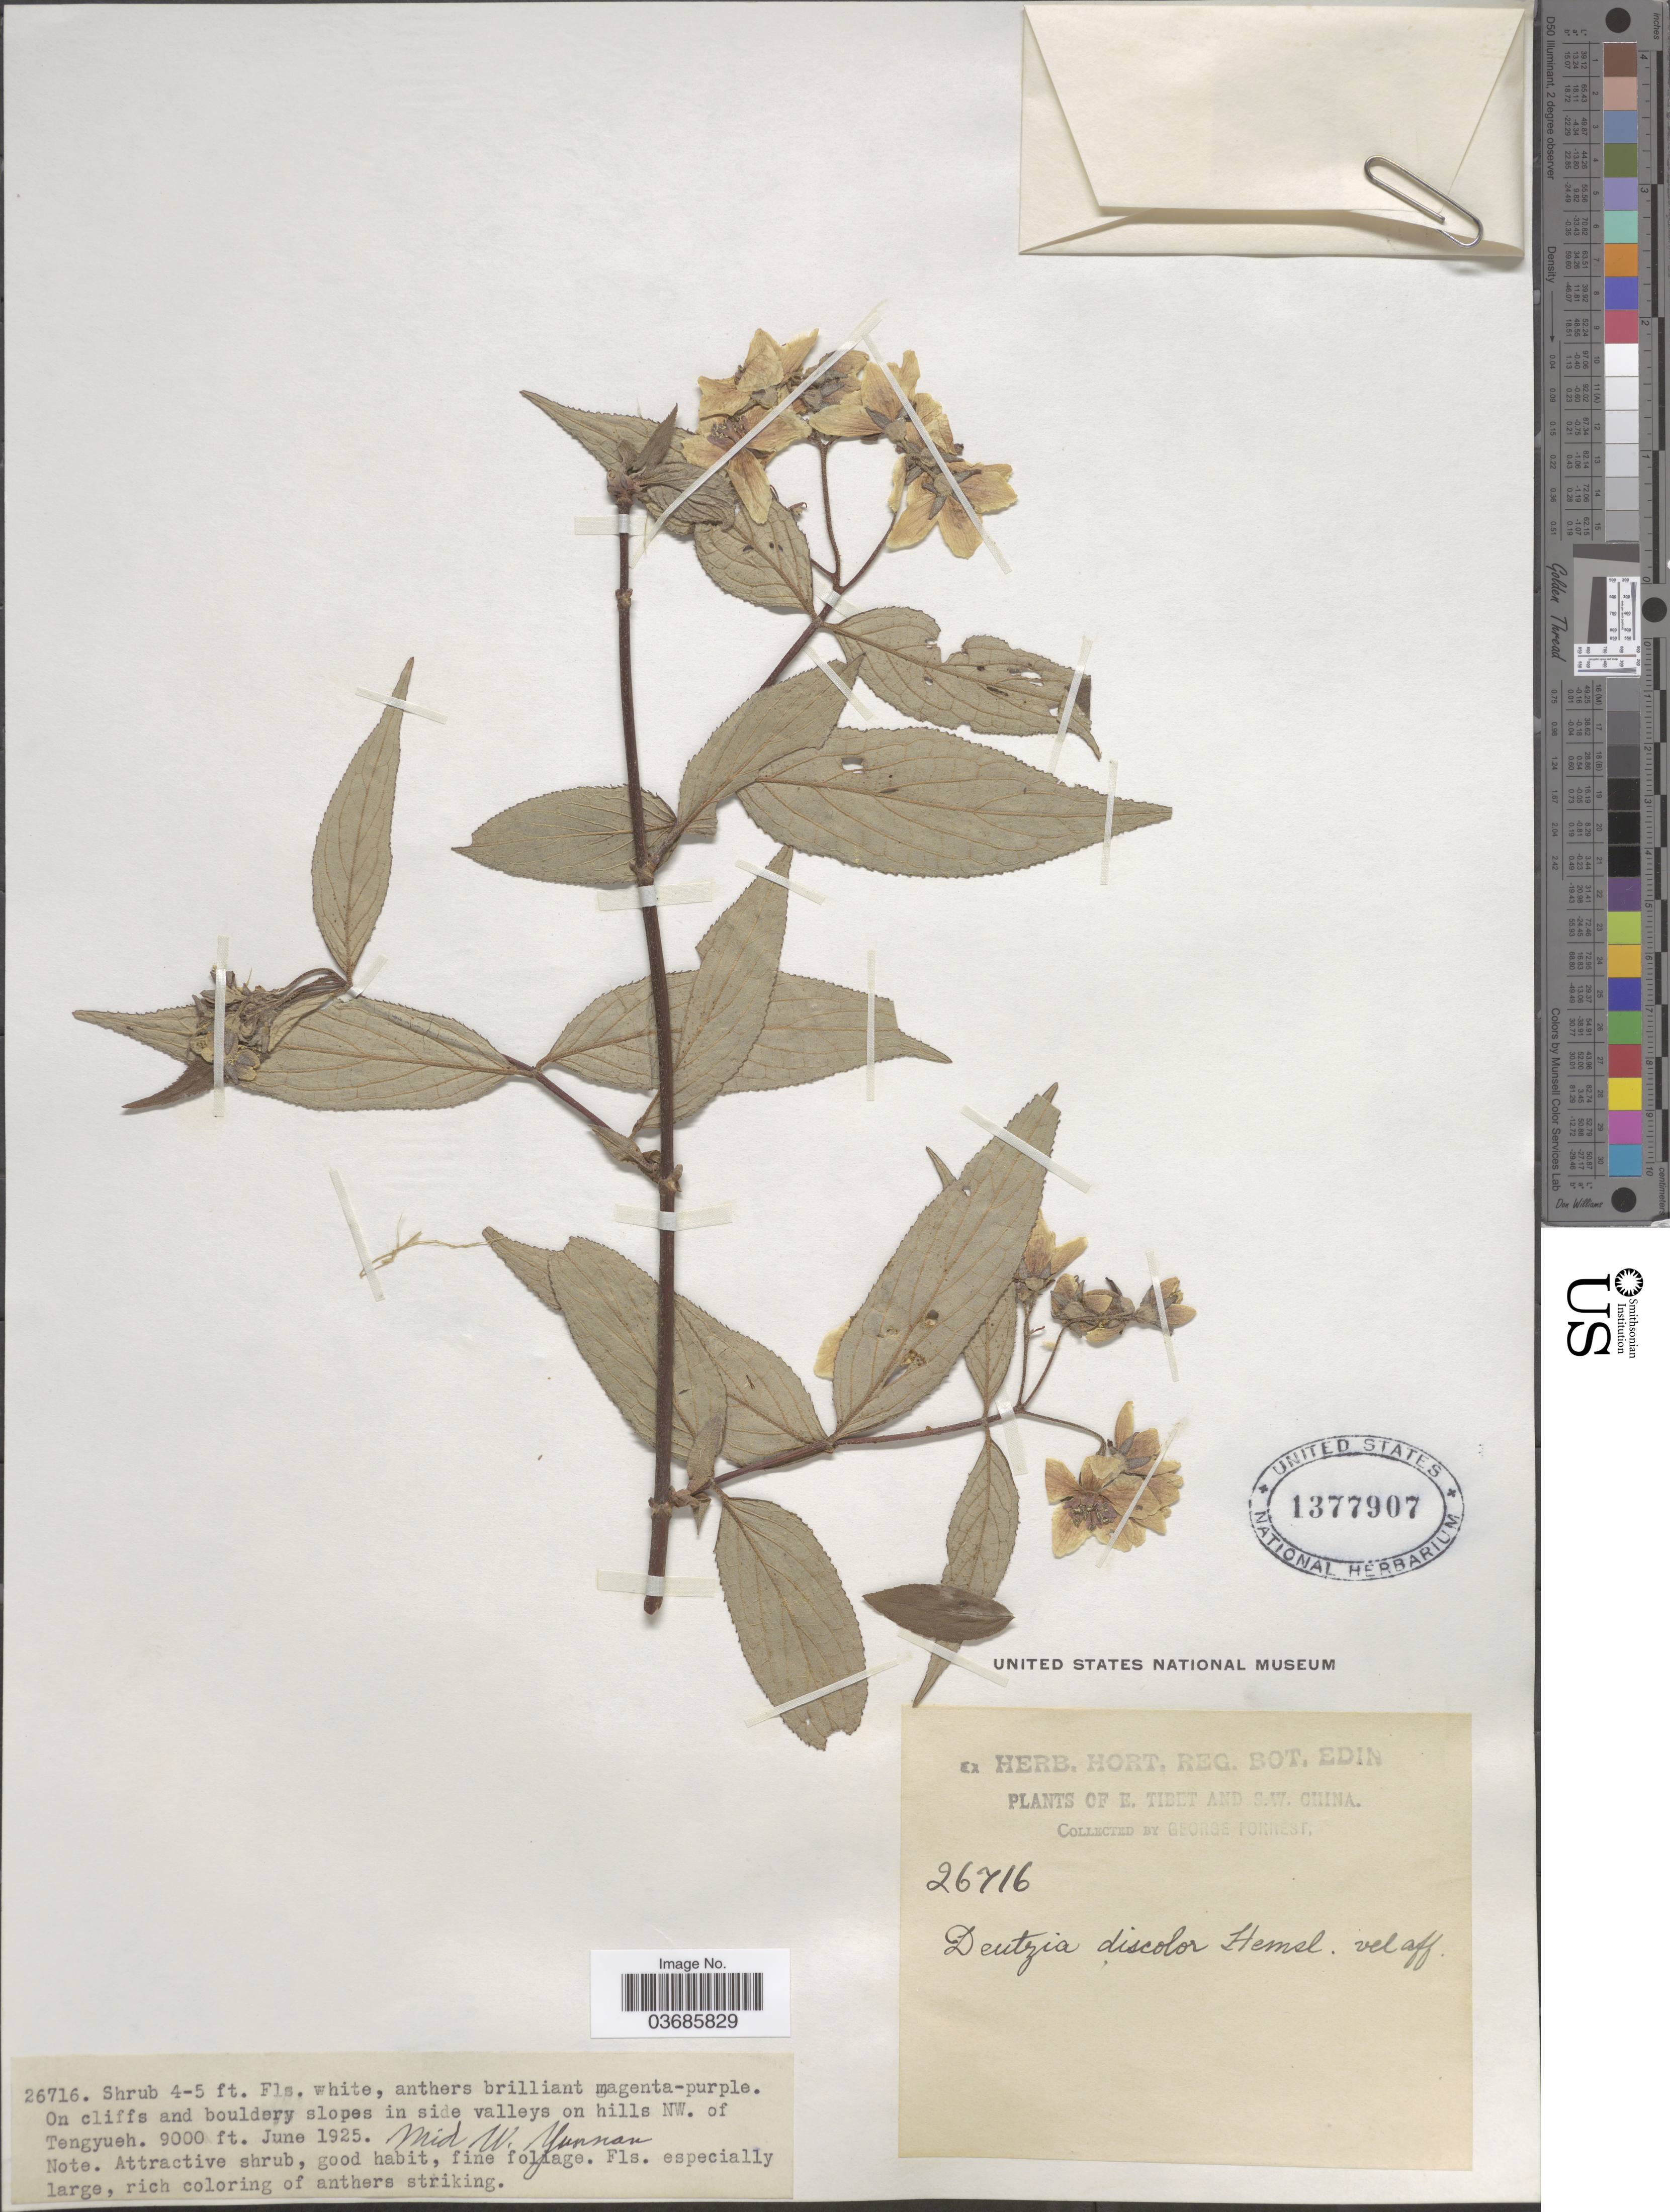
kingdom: Plantae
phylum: Tracheophyta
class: Magnoliopsida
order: Cornales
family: Hydrangeaceae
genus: Deutzia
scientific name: Deutzia discolor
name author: Hemsl.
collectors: G. Forrest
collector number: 26716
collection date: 1925-06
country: China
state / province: Yunnan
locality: S.W. China. On cliffs and bouldery slopes in side valleys on hills NW. of Tengyueh. Mid W. Yunnan.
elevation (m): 2743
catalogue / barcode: US 1377907